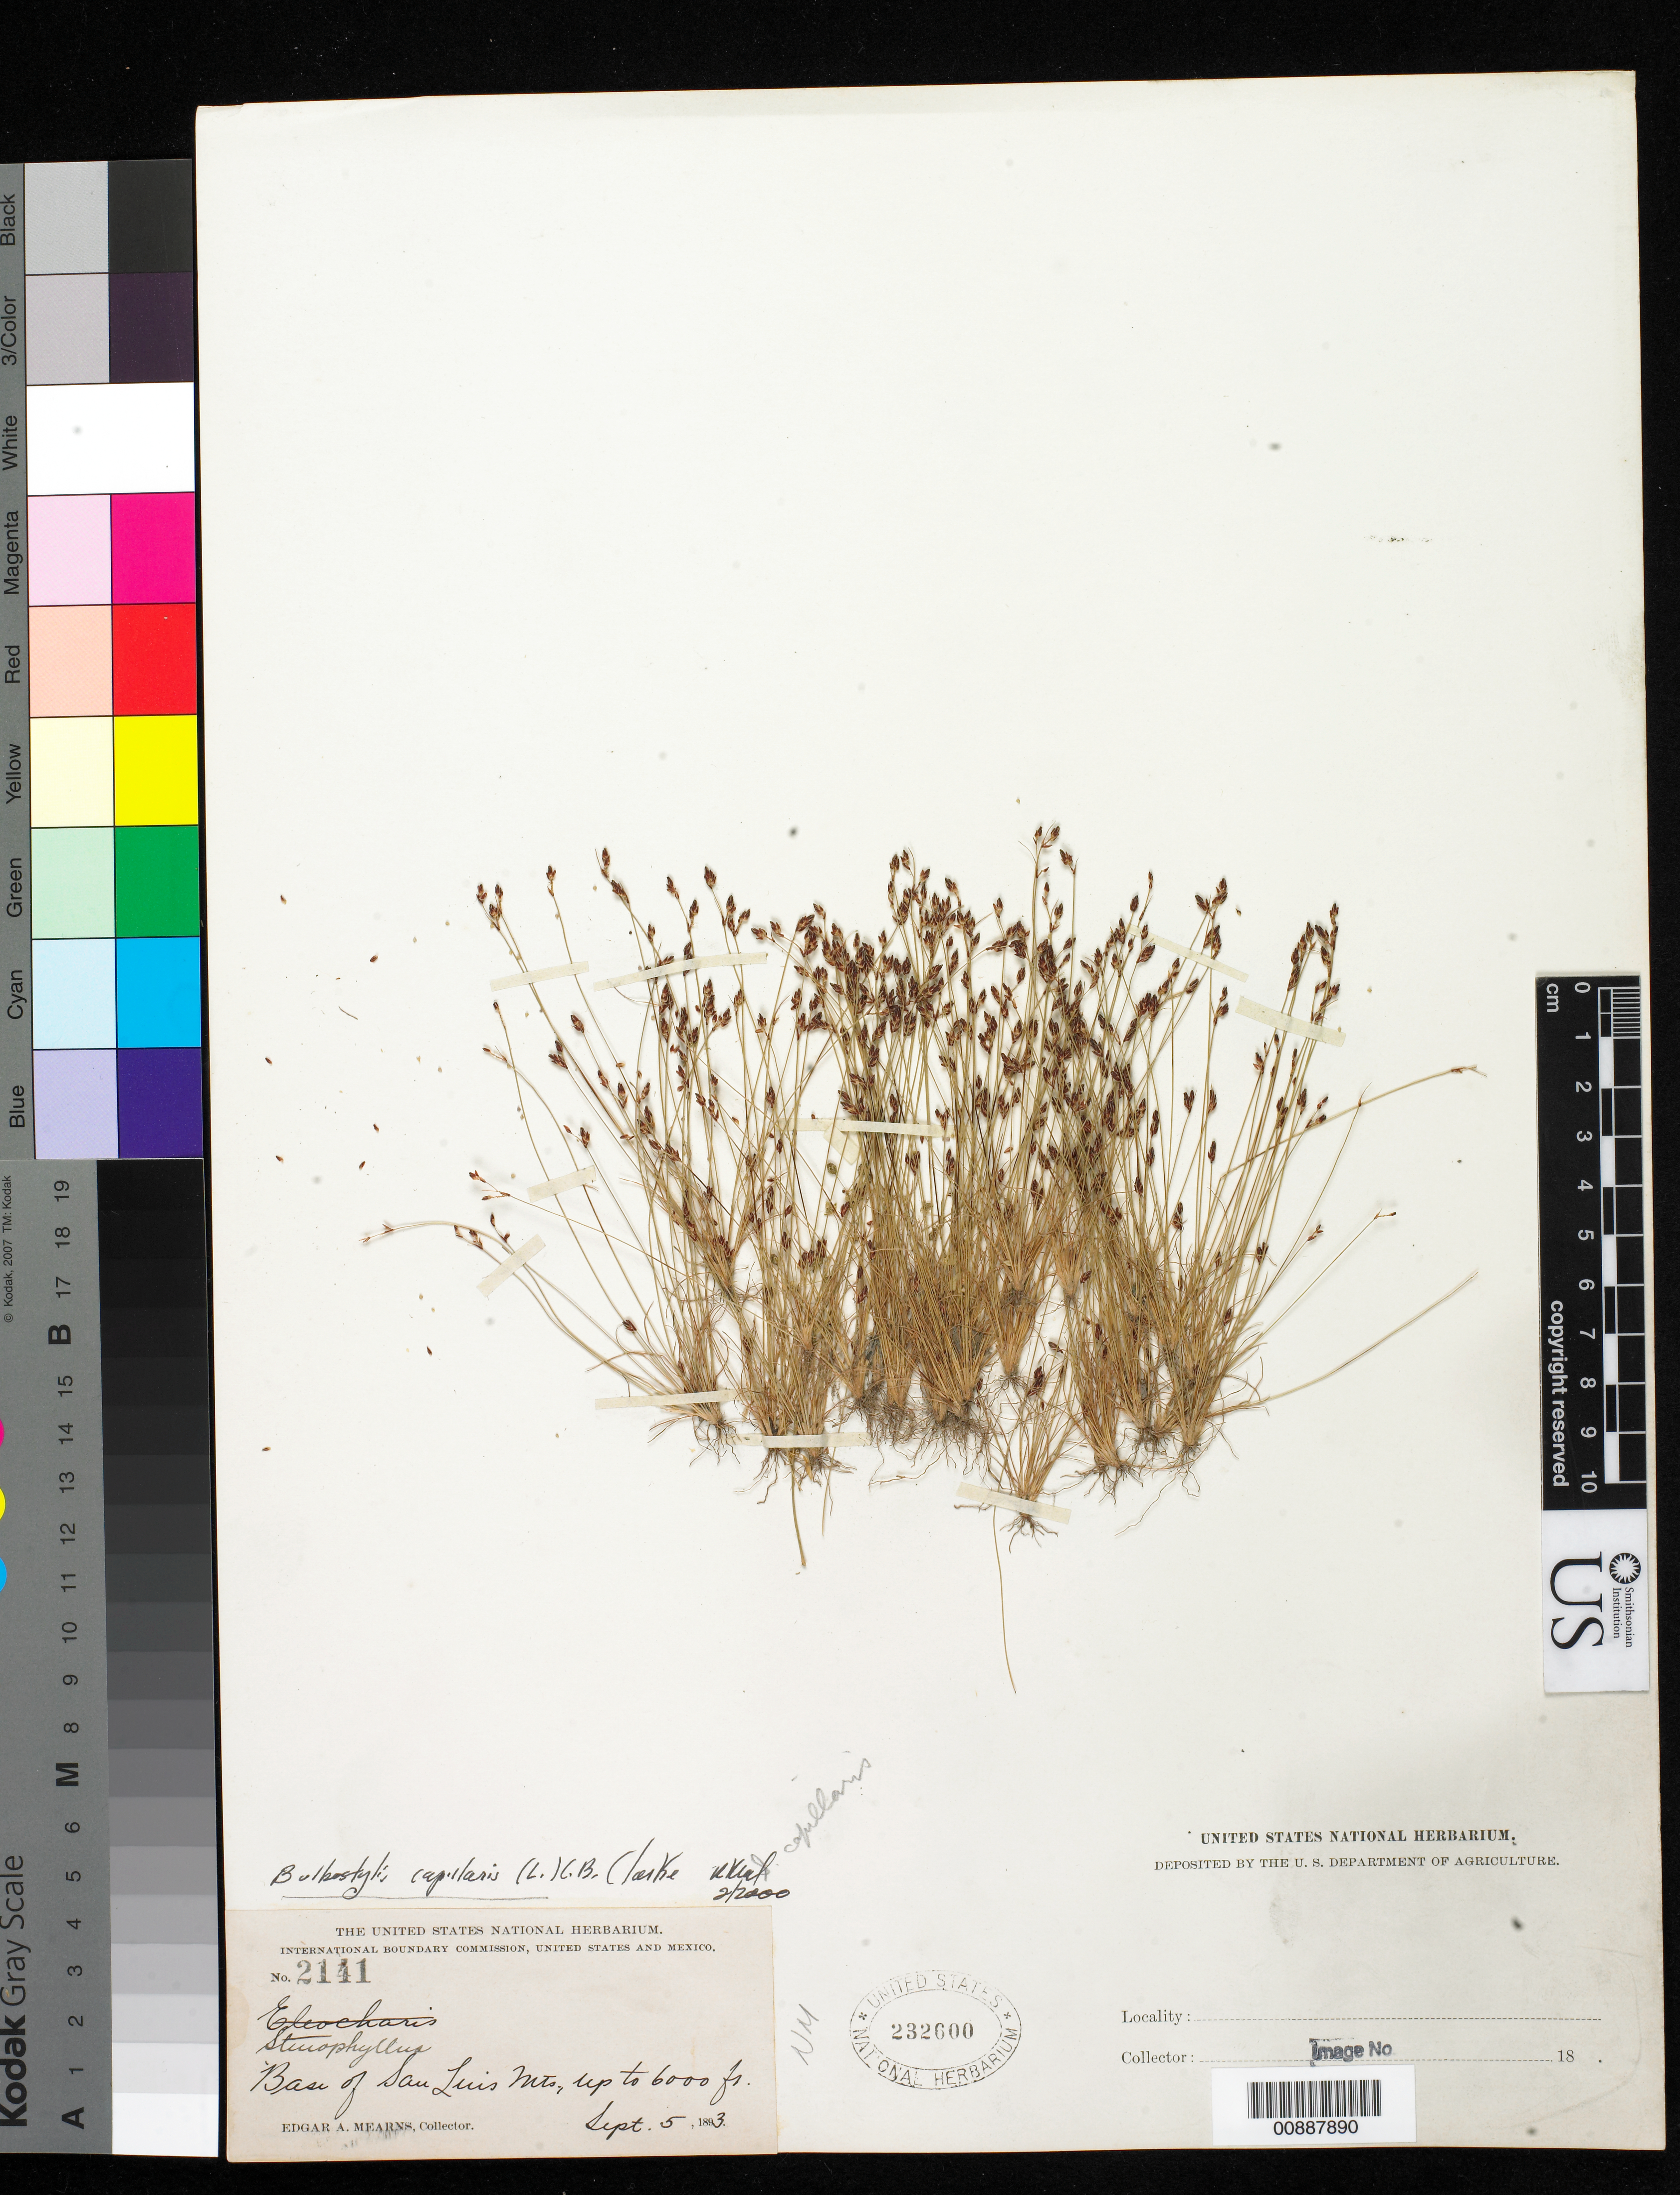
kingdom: Plantae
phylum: Tracheophyta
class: Liliopsida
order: Poales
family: Cyperaceae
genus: Bulbostylis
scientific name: Bulbostylis capillaris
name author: (L.) Kunth ex C.B. Clarke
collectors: E. A. Mearns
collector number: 2141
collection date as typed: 05 Sep 1893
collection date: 1890-06-20/1893-09-05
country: United States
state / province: New Mexico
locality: Base of San Luis Mts.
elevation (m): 1829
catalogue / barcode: US 232600